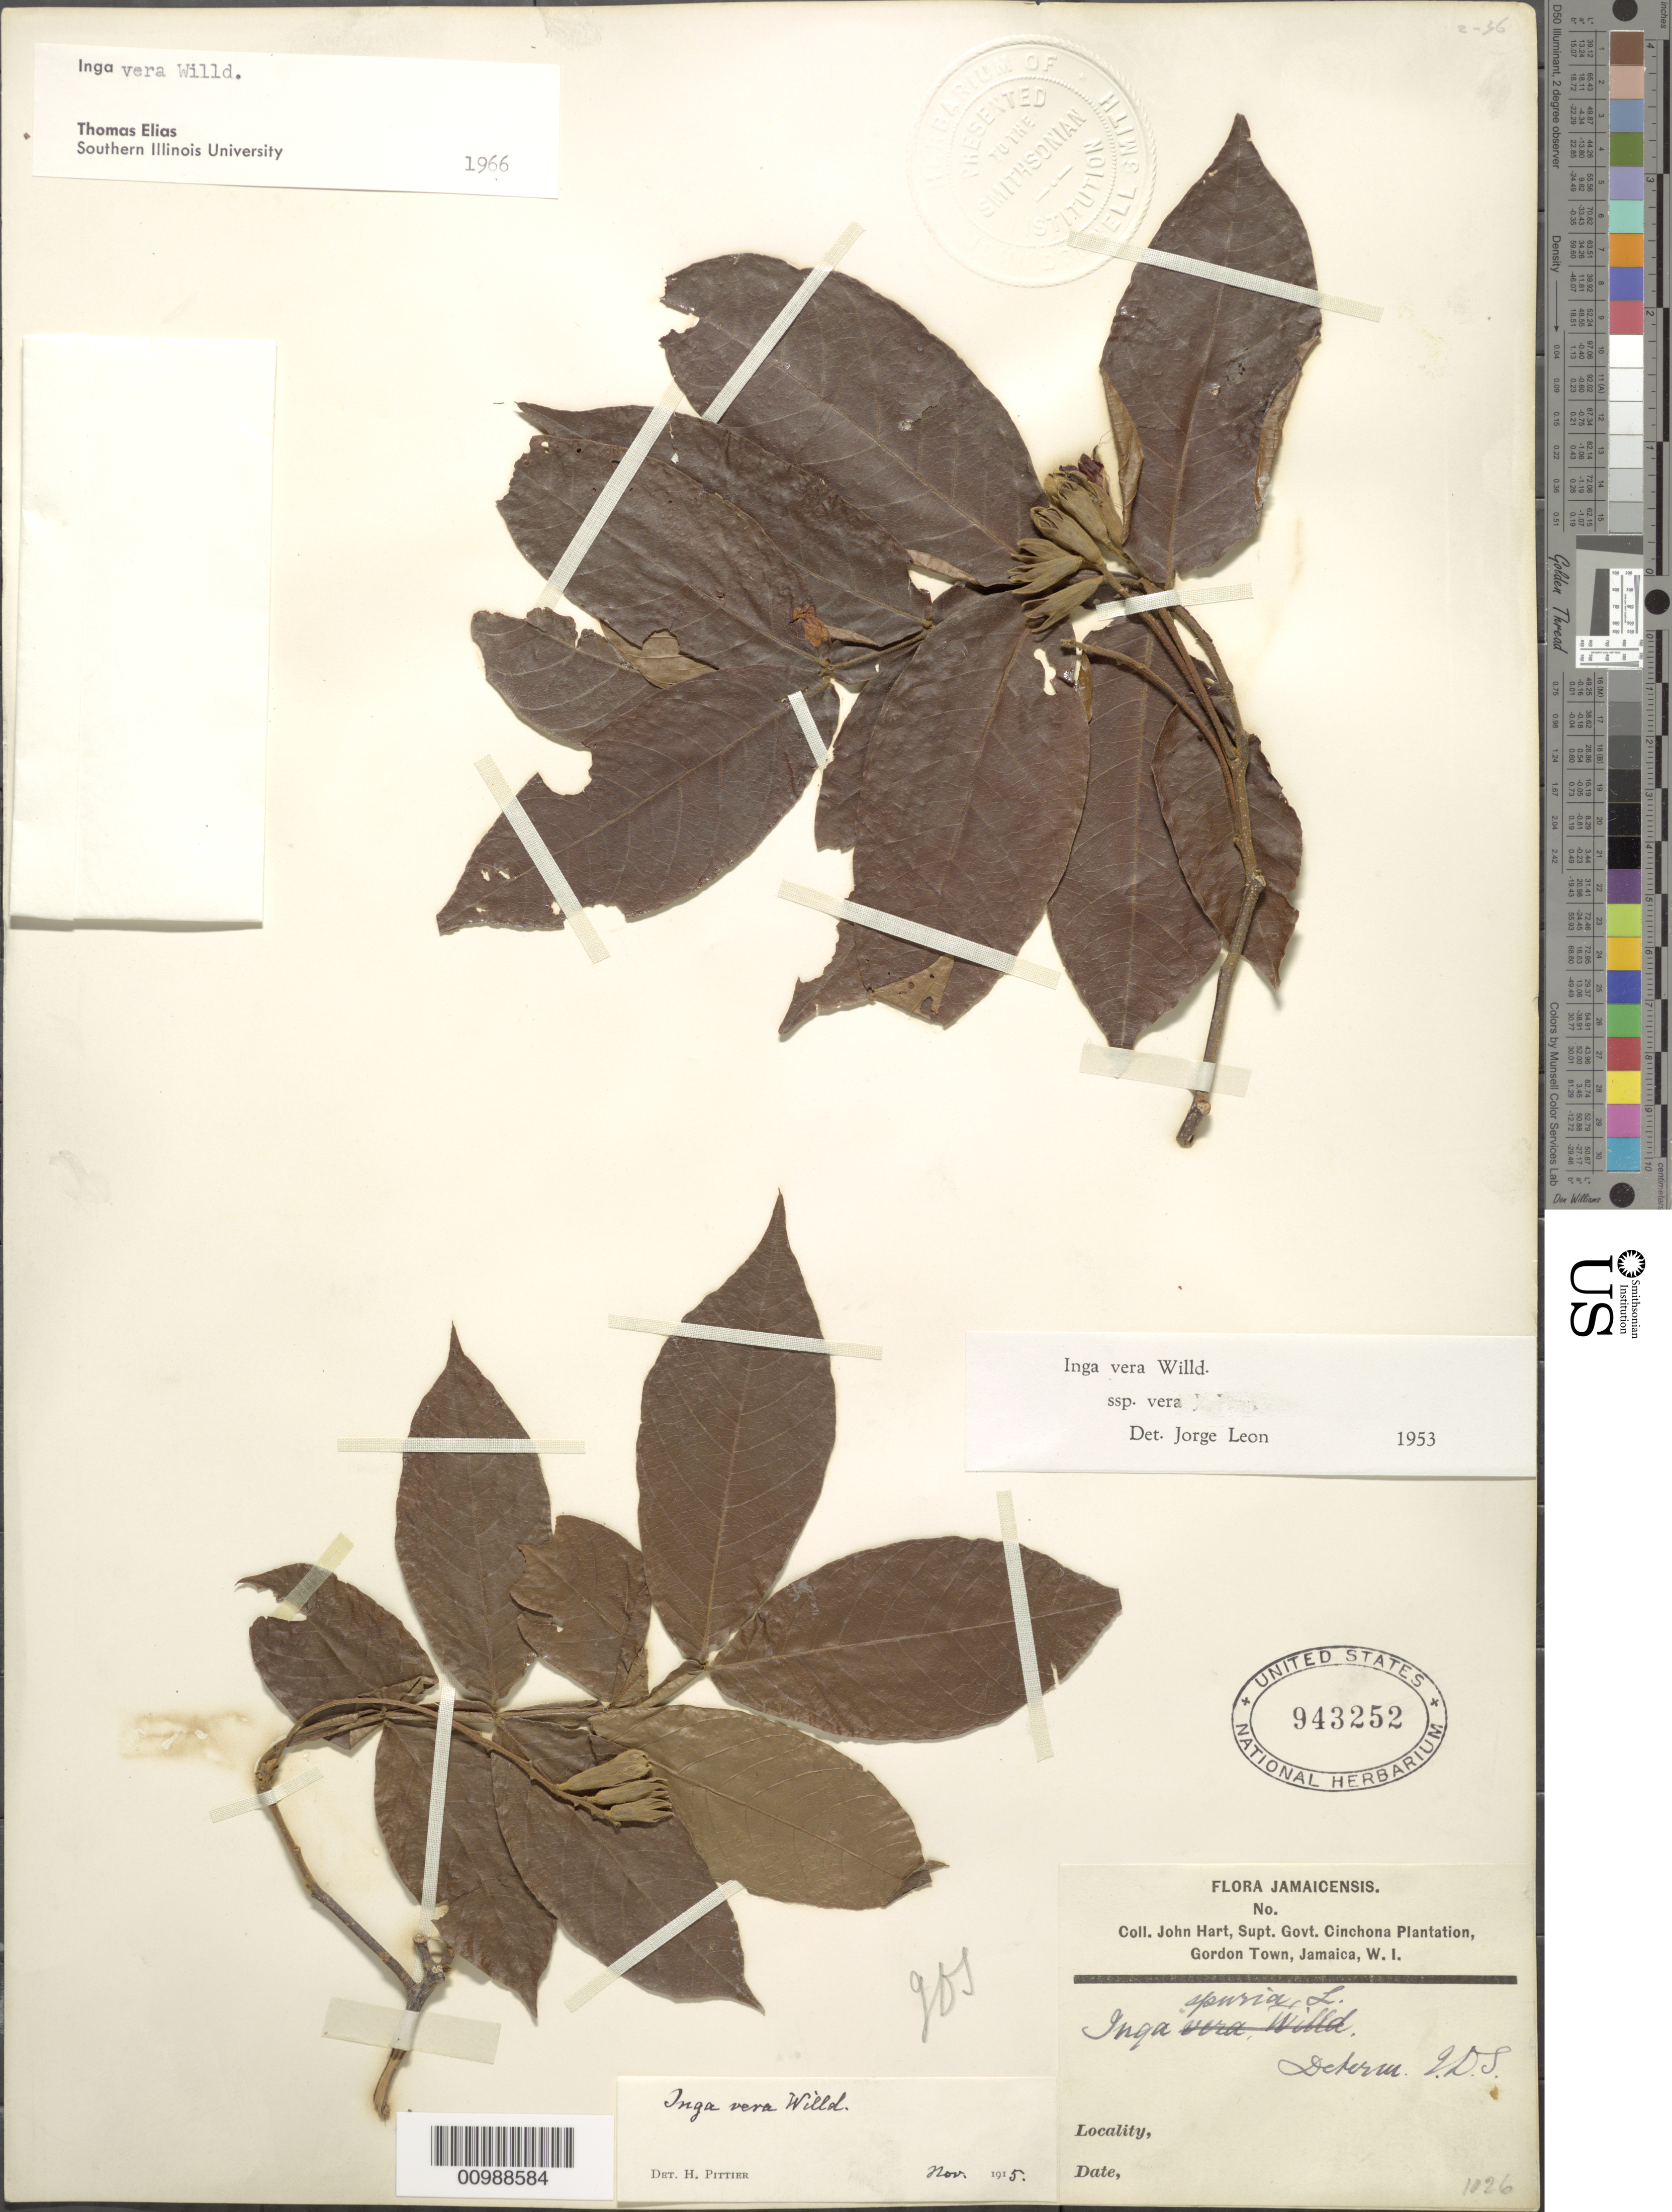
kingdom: Plantae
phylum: Tracheophyta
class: Magnoliopsida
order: Fabales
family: Fabaceae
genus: Inga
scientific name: Inga vera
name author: Willd.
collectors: J. Hart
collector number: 1026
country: Jamaica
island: Jamaica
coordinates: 0 N, 0 E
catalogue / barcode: US 943252